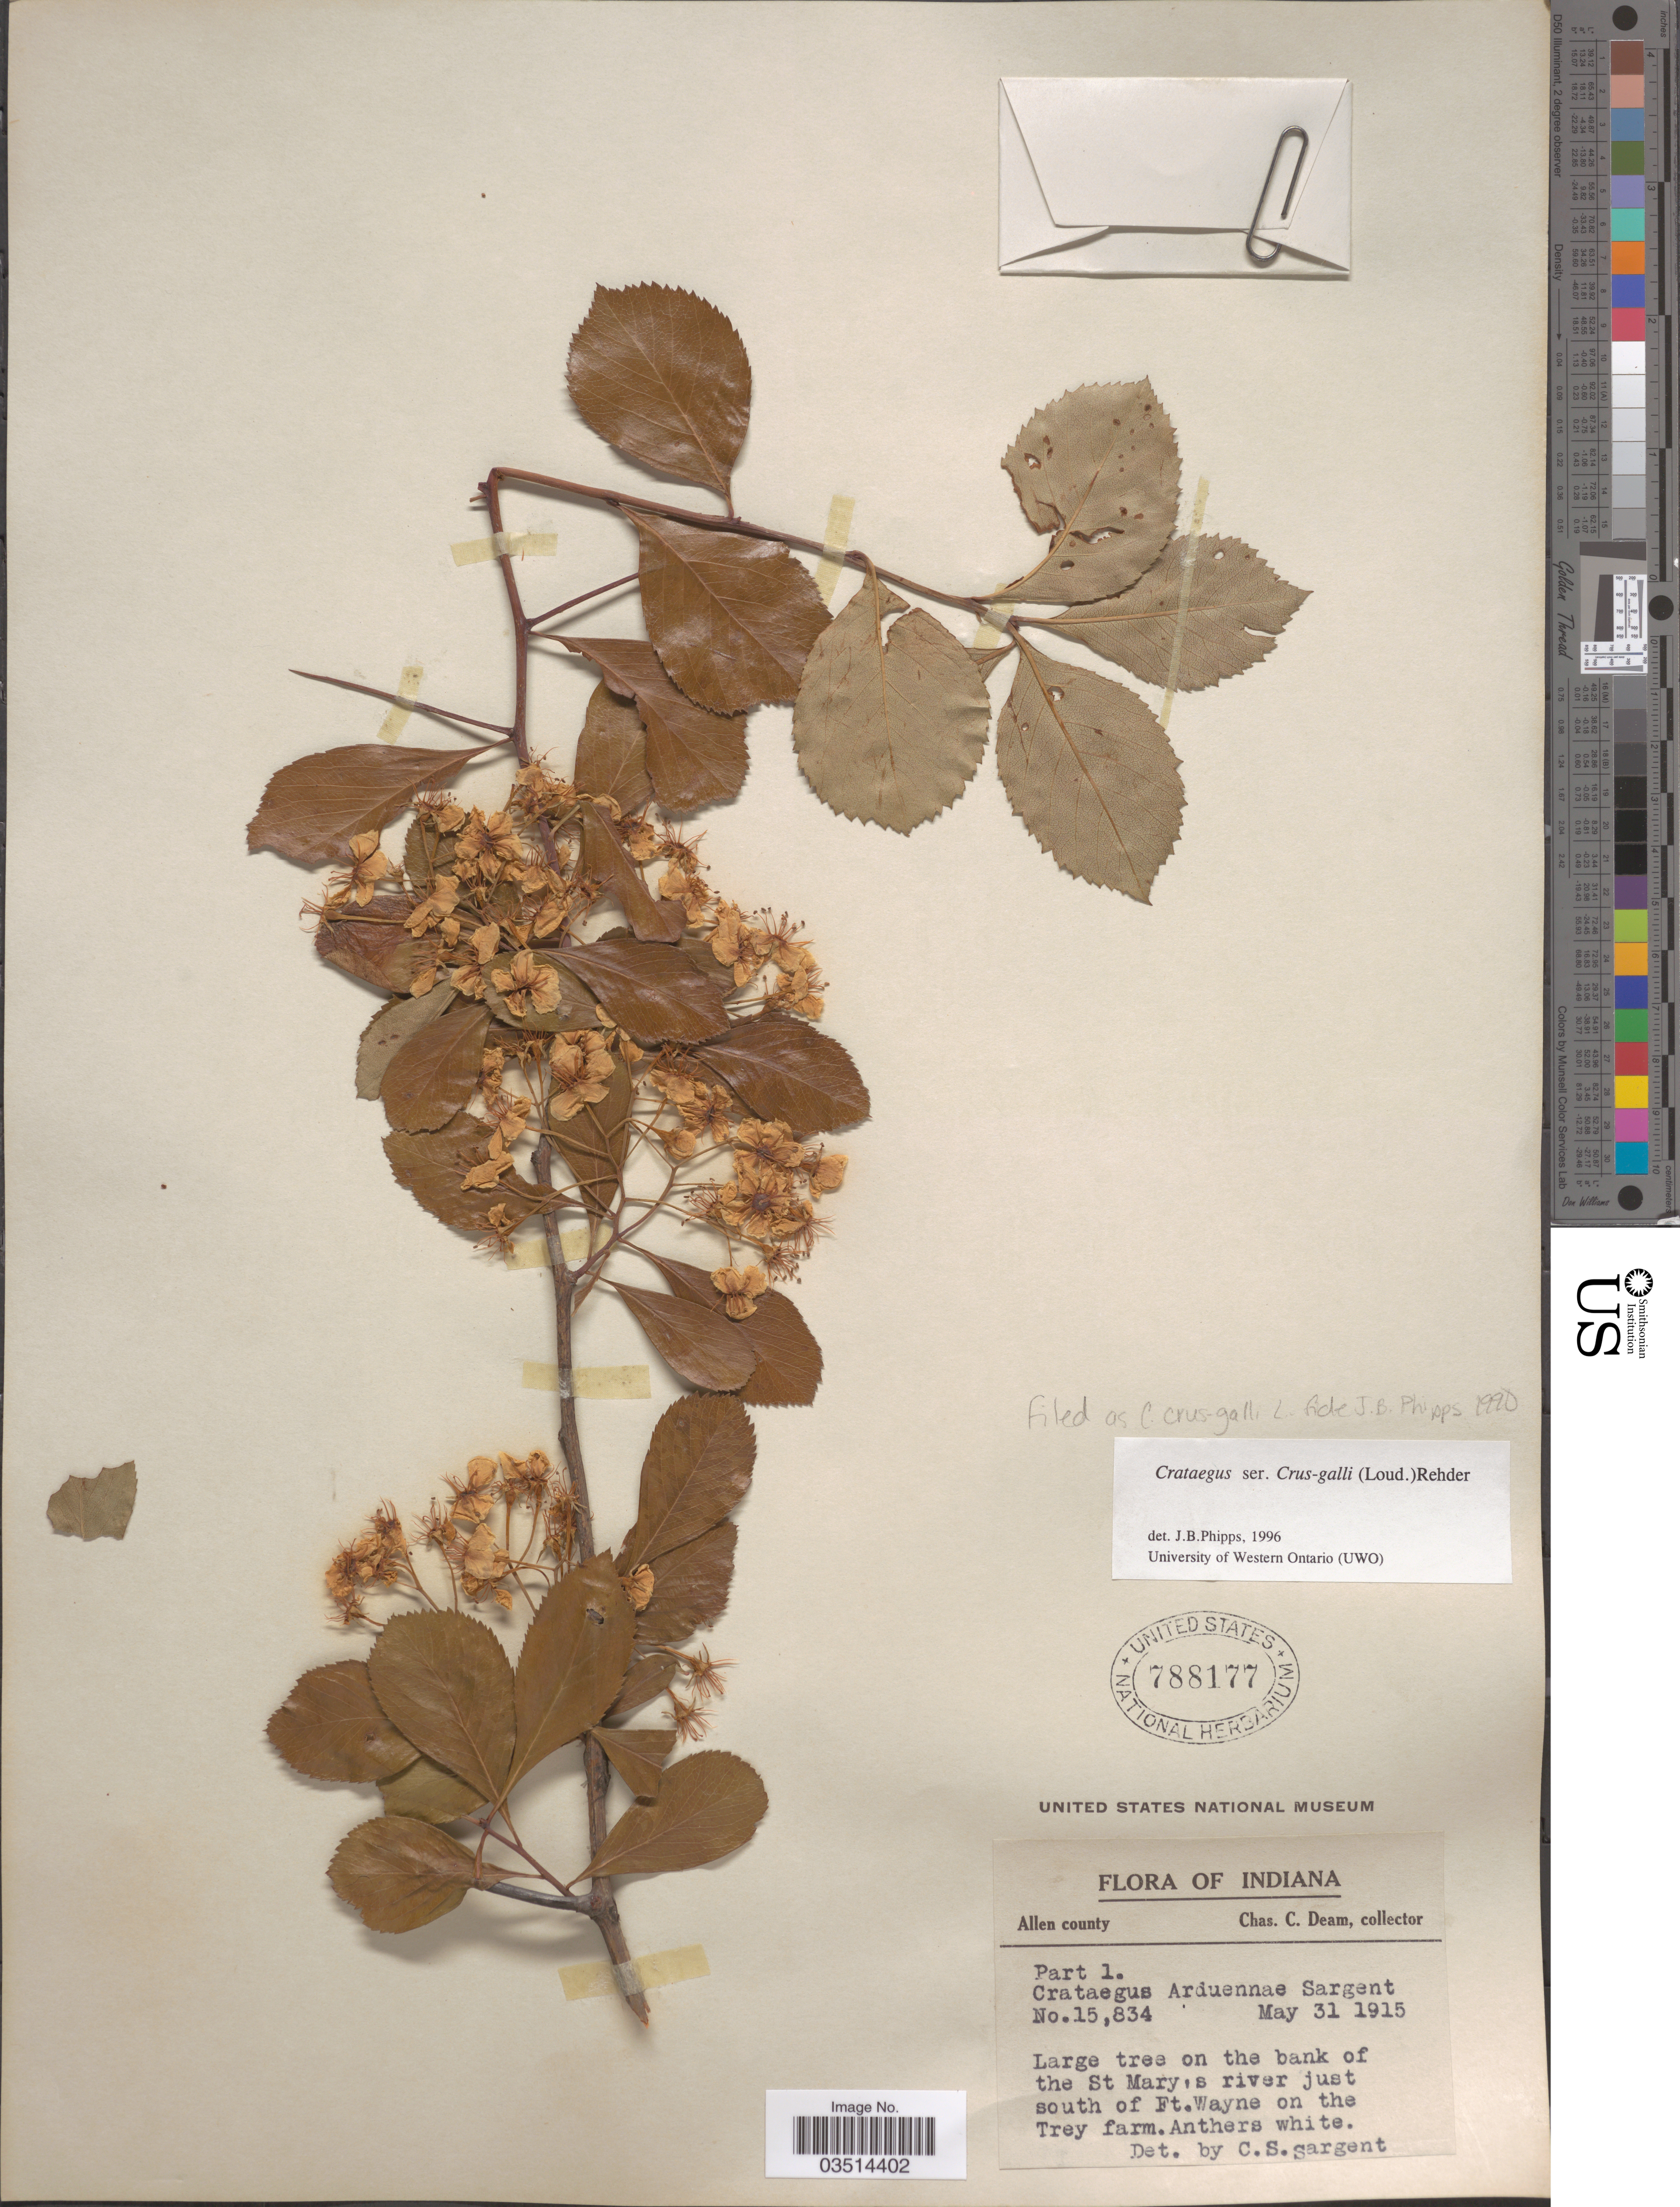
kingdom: Plantae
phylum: Tracheophyta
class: Magnoliopsida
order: Rosales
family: Rosaceae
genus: Crataegus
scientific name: Crataegus crus-galli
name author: L.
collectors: C. C. Deam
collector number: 15834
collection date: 1915-05-31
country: United States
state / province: Indiana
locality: Allen county. On the bank of the St Mary's river just south of Ft. Wayne on the Trey farm.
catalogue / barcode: US 788177